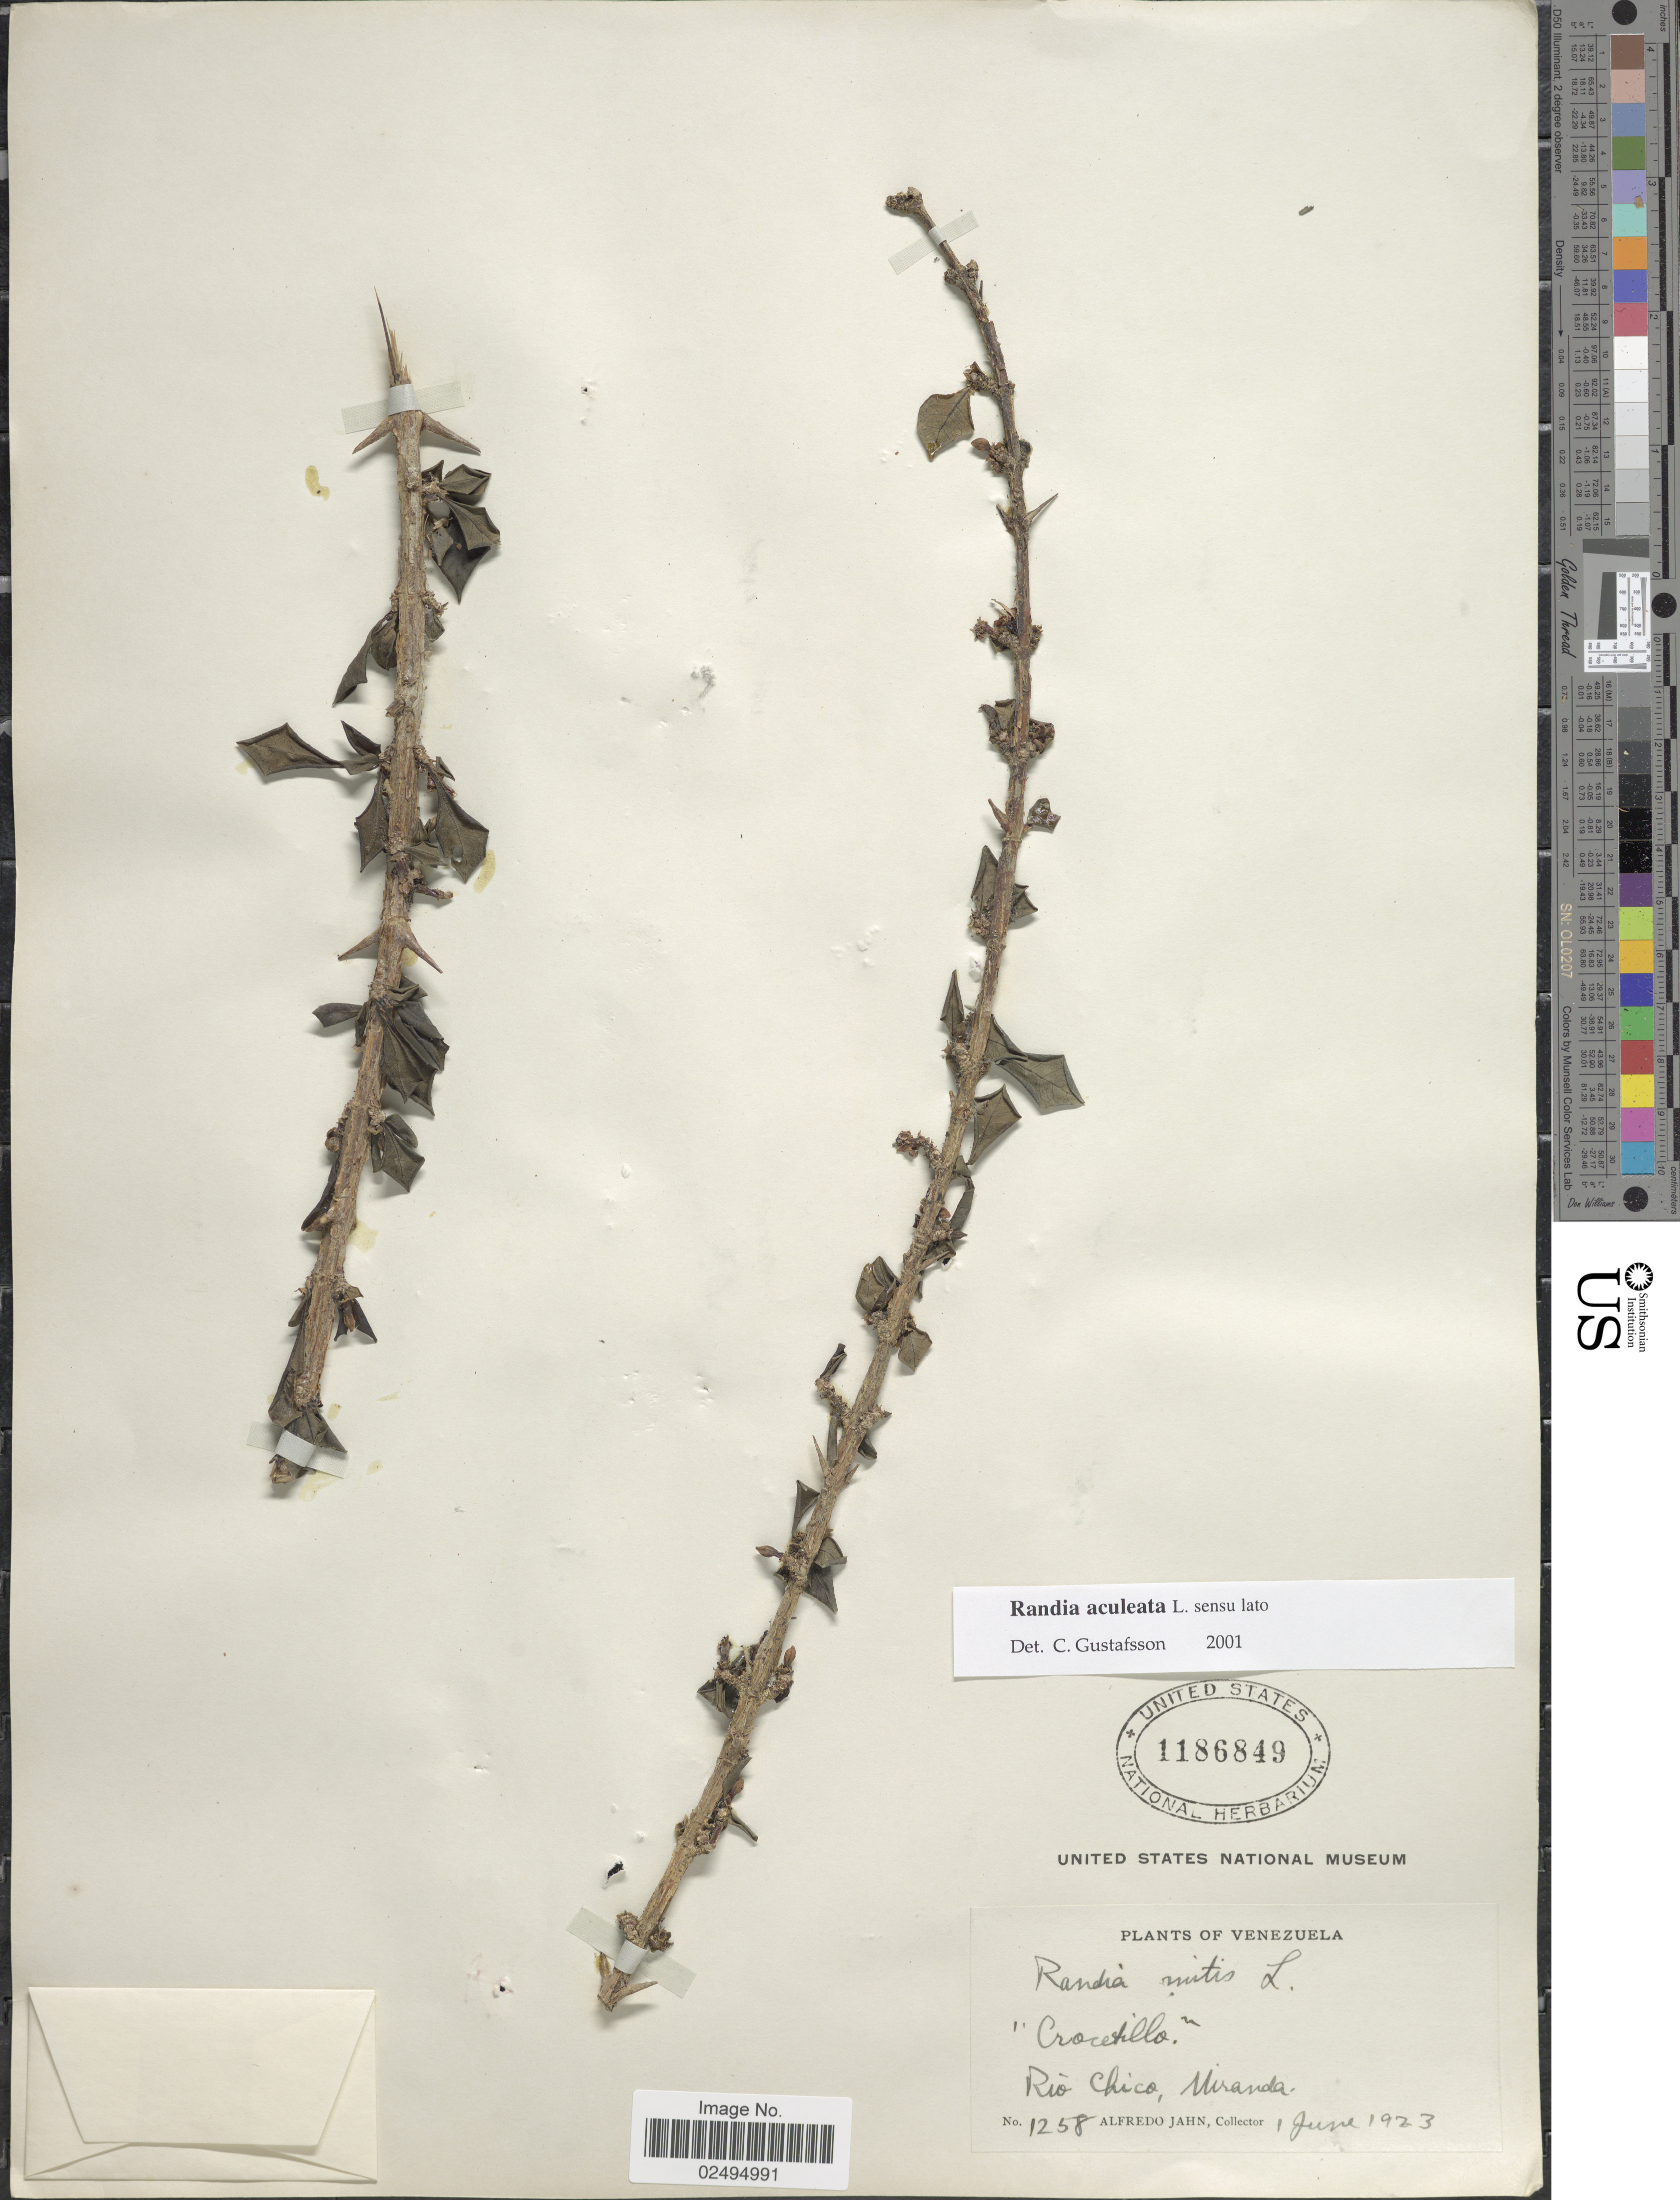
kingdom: Plantae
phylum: Tracheophyta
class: Magnoliopsida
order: Gentianales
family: Rubiaceae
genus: Randia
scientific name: Randia aculeata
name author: L.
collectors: A. Jahn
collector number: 1258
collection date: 1923-06-01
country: Venezuela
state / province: Miranda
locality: Rio Chico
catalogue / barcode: US 1186849